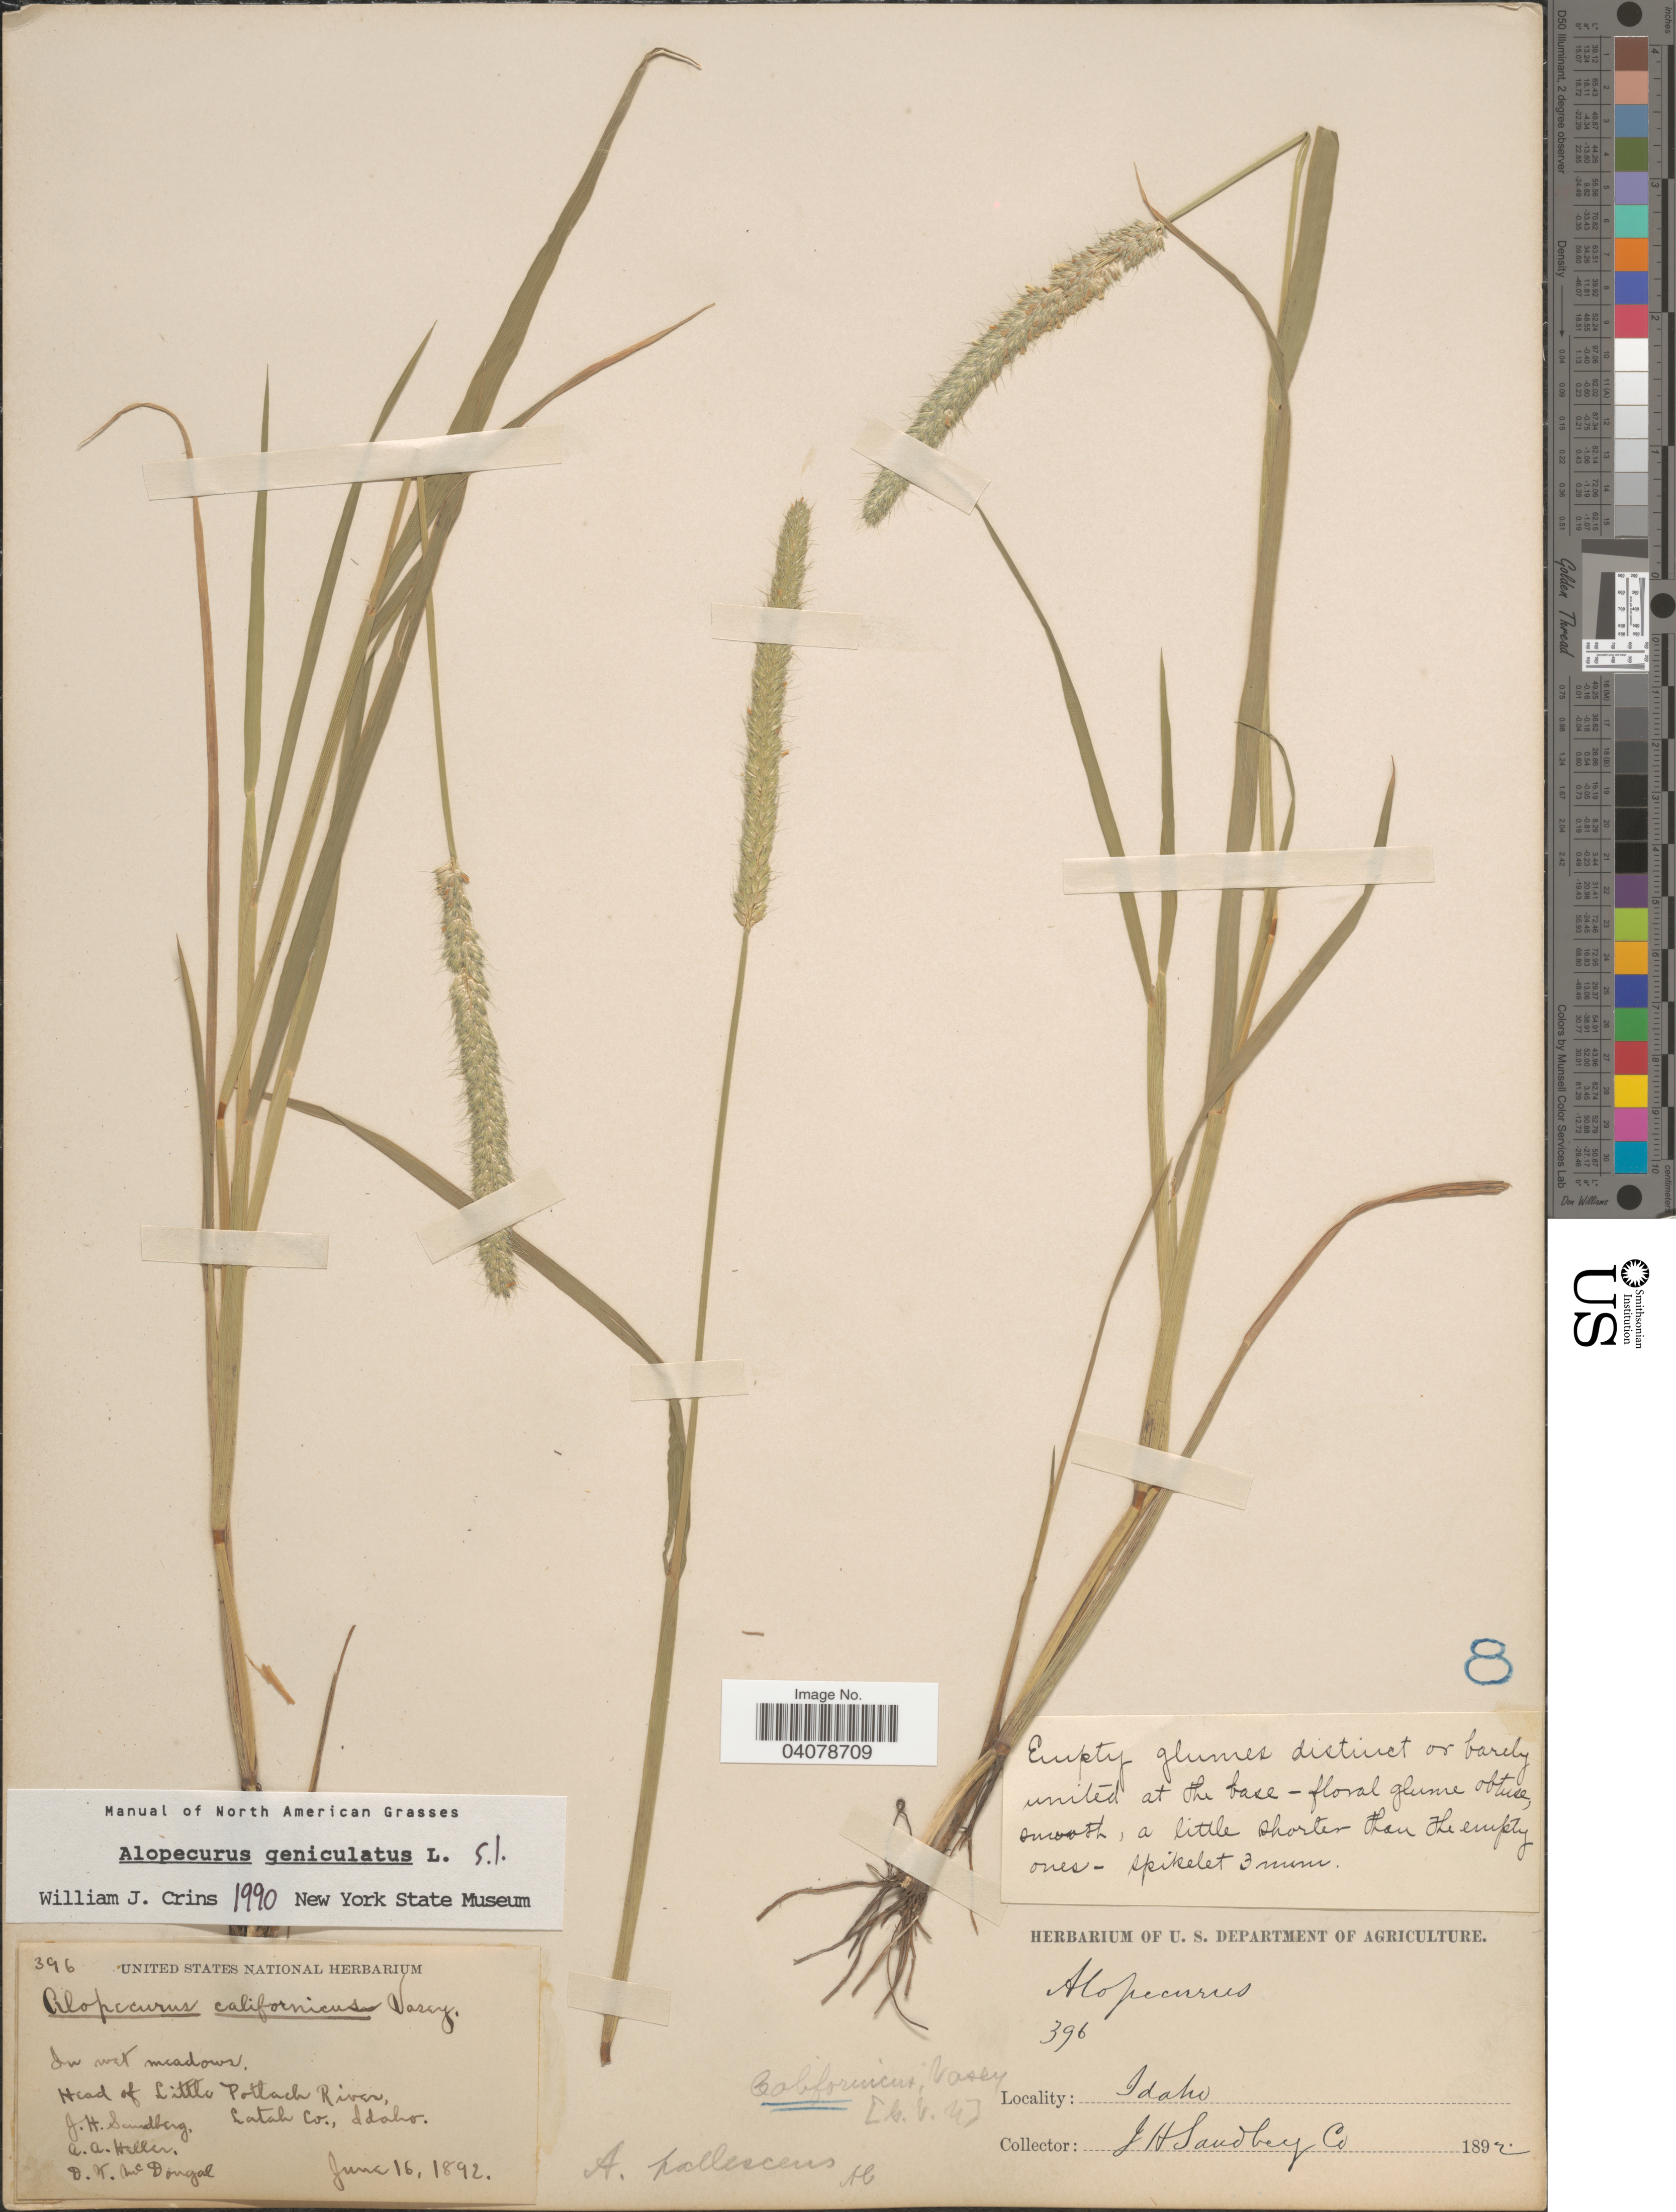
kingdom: Plantae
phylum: Tracheophyta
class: Liliopsida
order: Poales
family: Poaceae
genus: Alopecurus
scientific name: Alopecurus geniculatus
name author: L.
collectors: J. H. Sandberg, A. A. Heller & D. McDougal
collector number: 396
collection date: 1892-06-16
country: United States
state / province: Idaho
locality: Head of Little Potlach River, Latah Co.